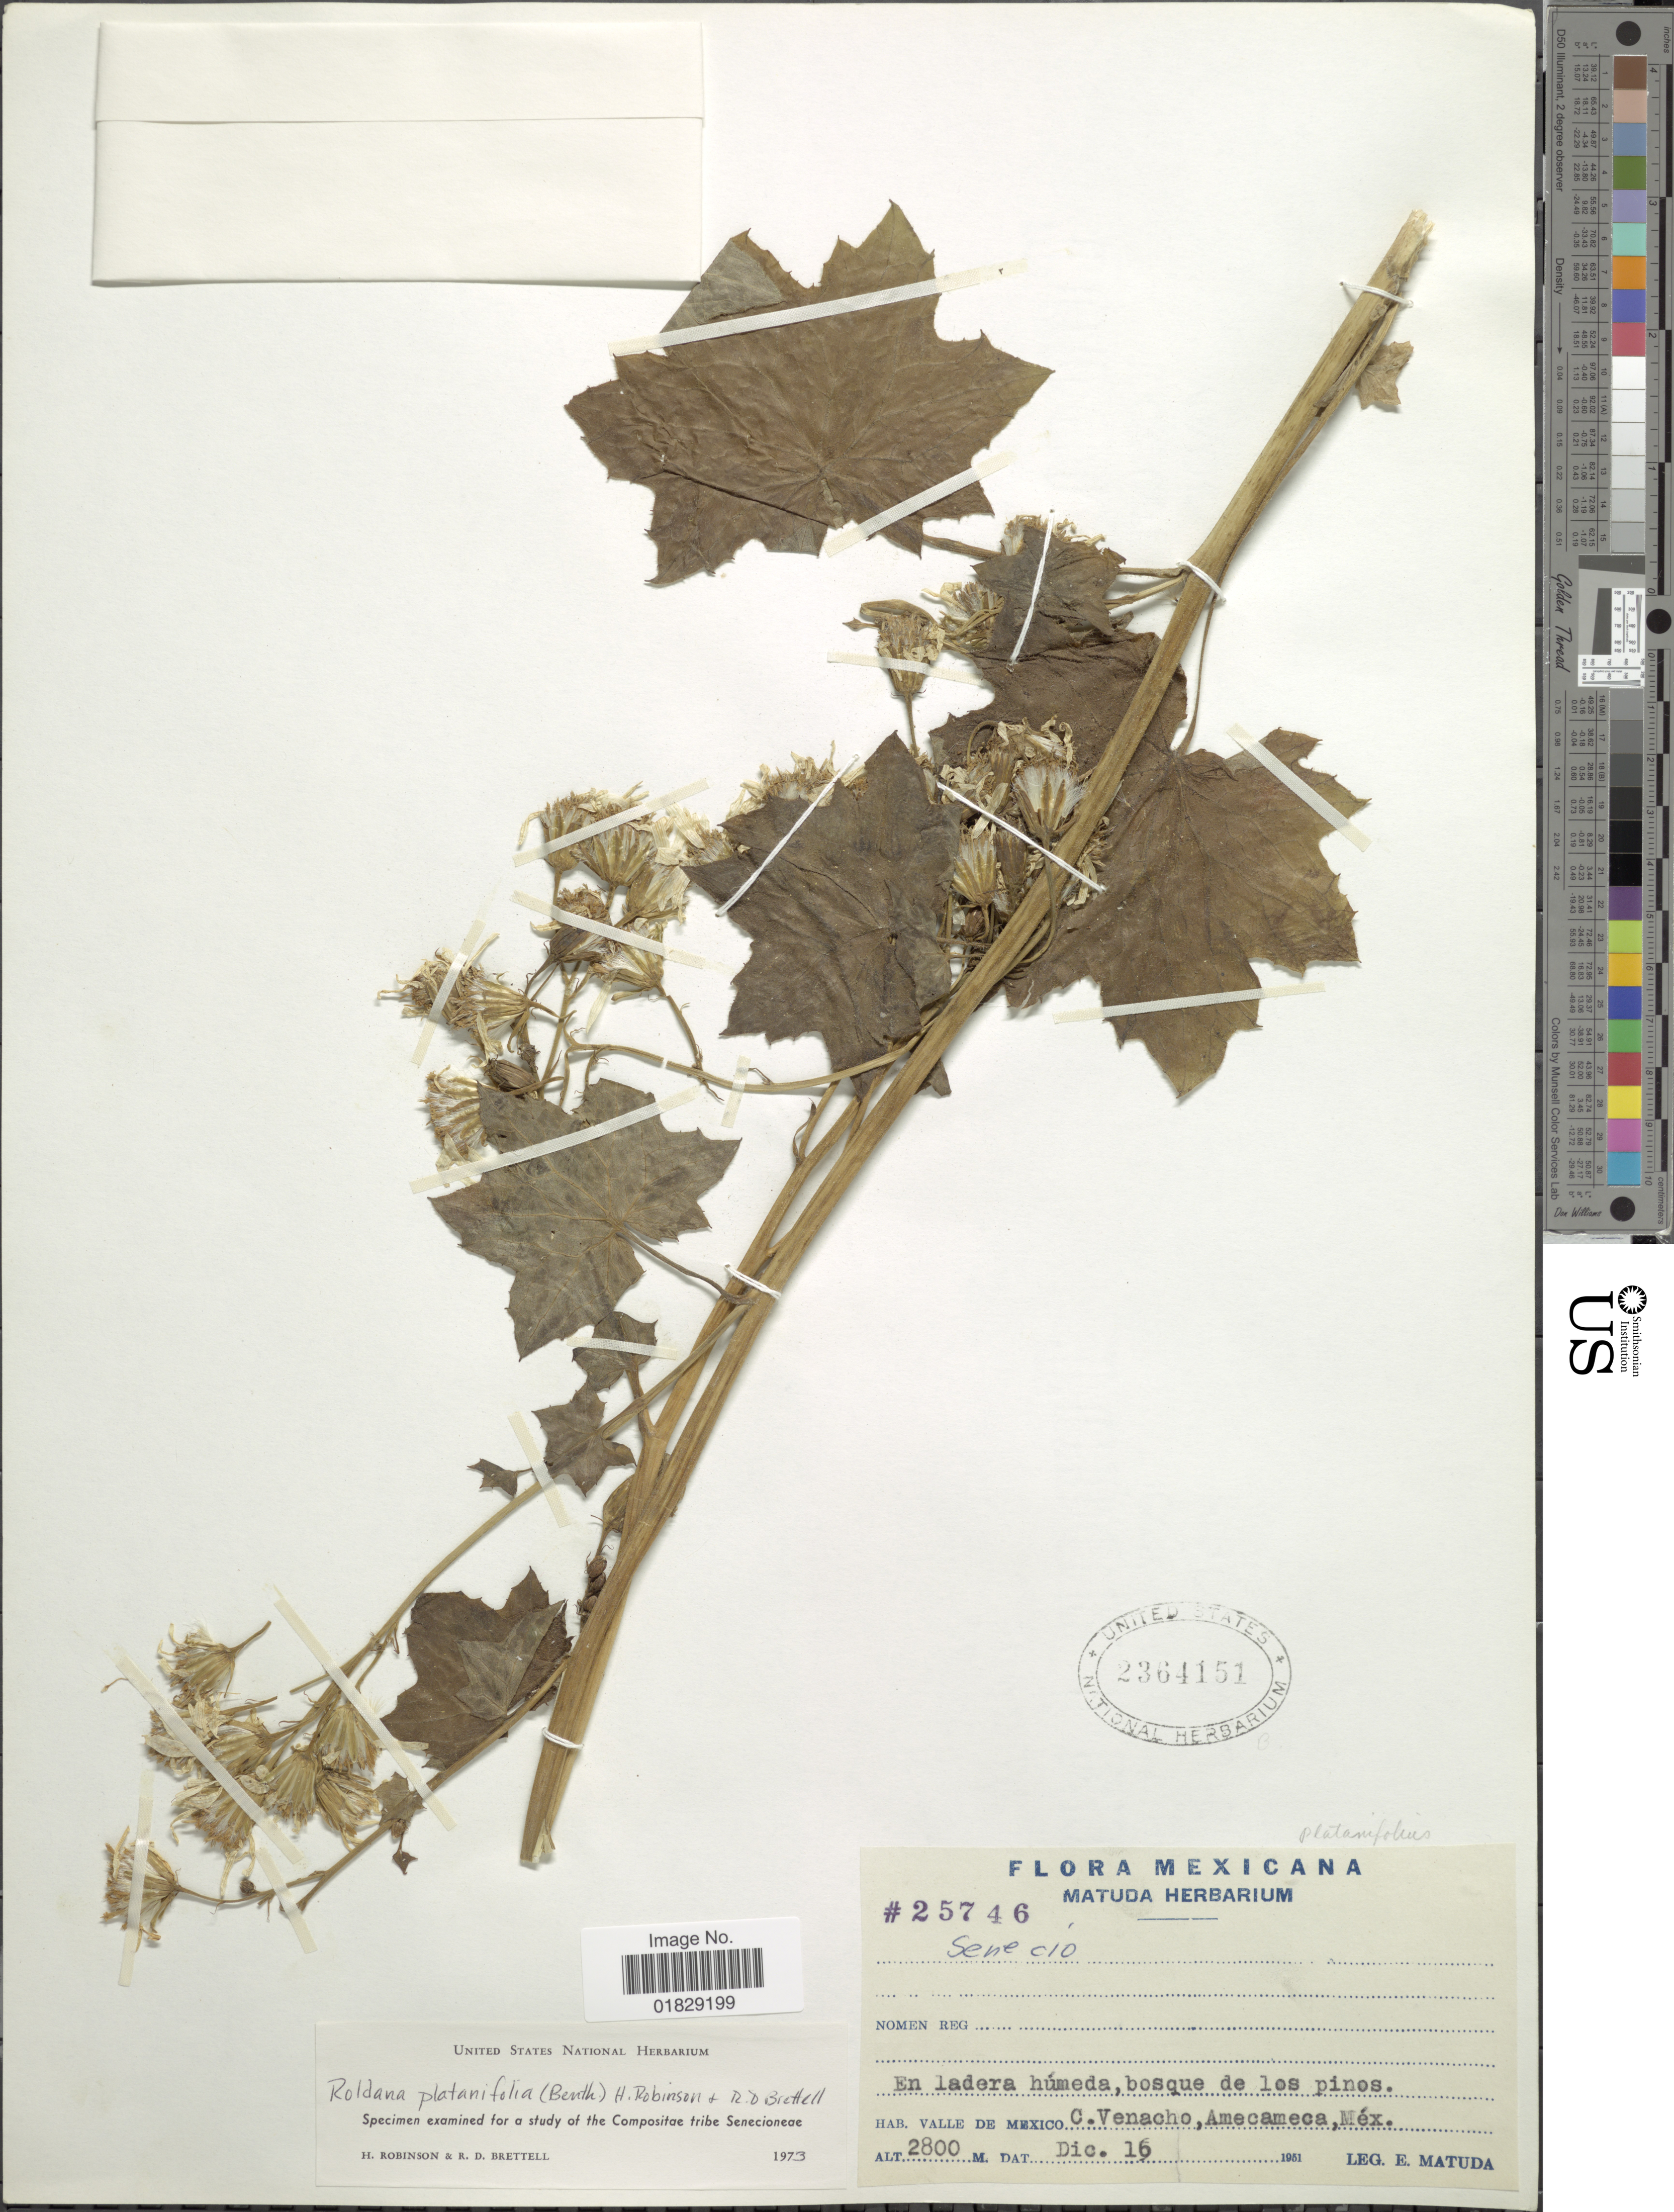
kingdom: Plantae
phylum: Tracheophyta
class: Magnoliopsida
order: Asterales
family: Asteraceae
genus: Roldana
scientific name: Roldana platanifolia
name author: (Benth.) H. Rob. & Brettell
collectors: E. Matuda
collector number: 25746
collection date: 1951-12-16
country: Mexico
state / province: México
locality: Valle de Mexico. C. Venacho, Amecameca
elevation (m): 2800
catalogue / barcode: US 2364151